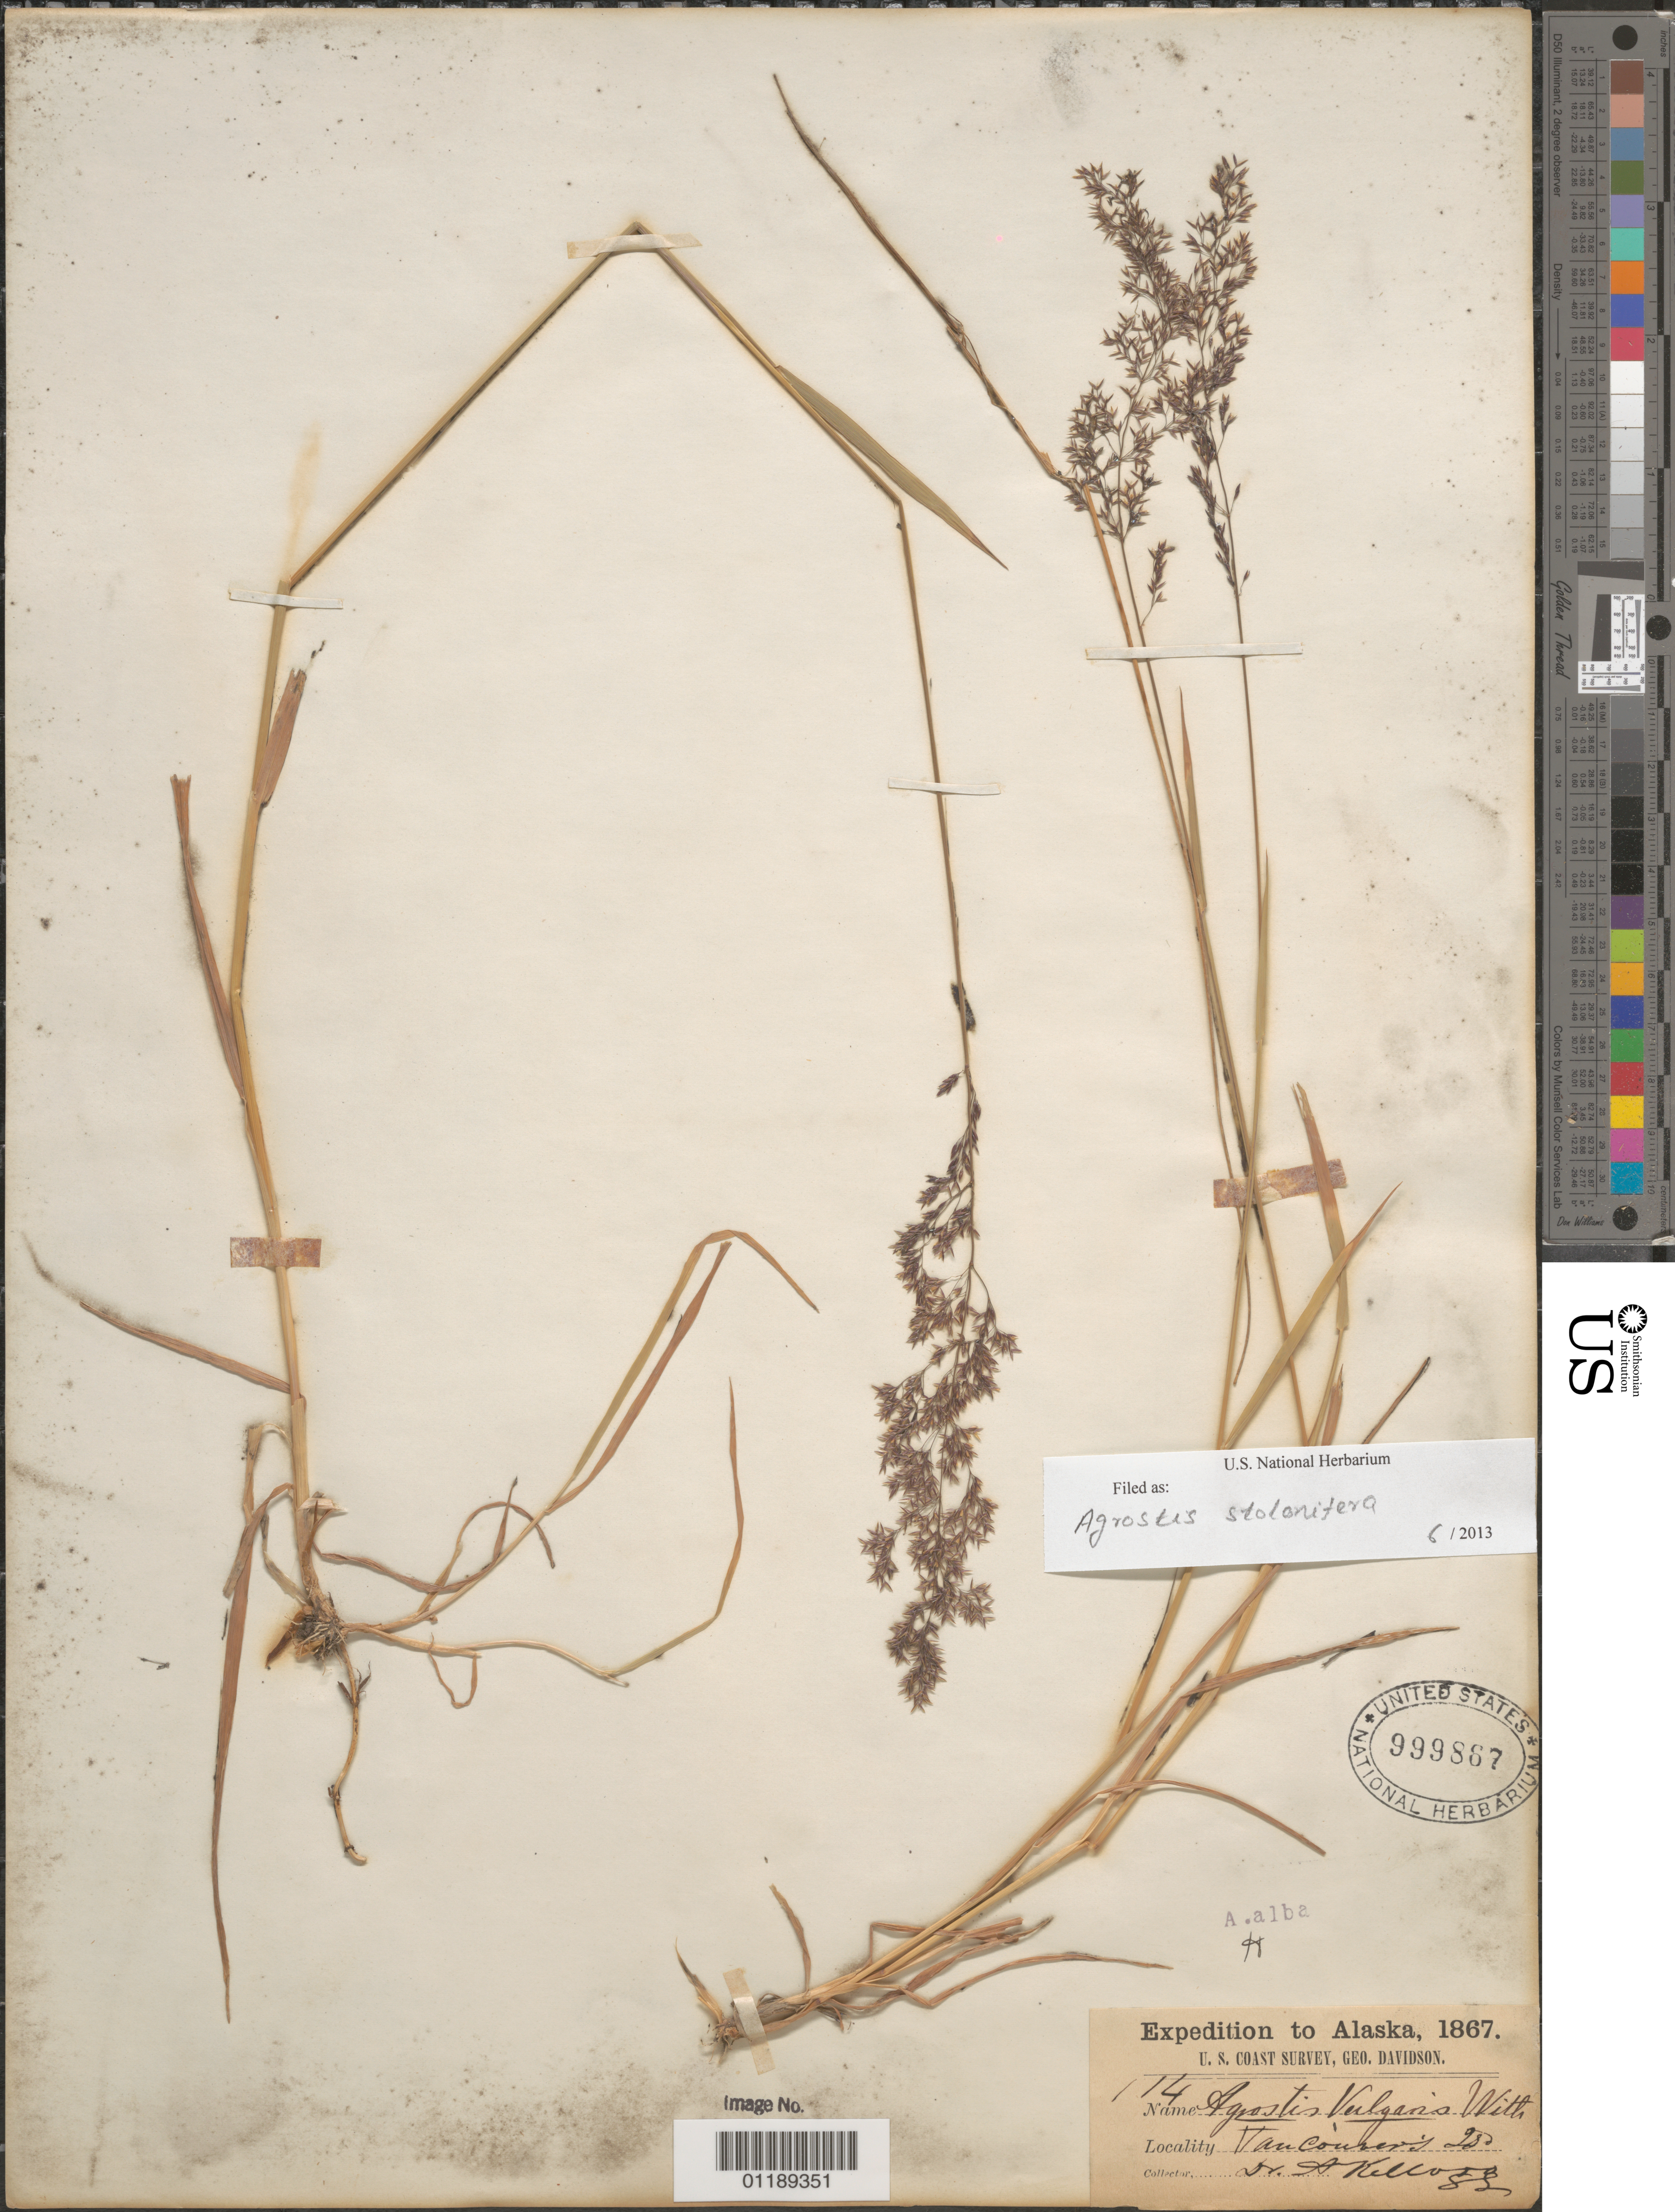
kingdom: Plantae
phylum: Tracheophyta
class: Liliopsida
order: Poales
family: Poaceae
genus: Agrostis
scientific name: Agrostis stolonifera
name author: L.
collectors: A. Kellogg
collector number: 114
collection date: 1867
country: United States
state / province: Alaska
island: Vancouver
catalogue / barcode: US 999867